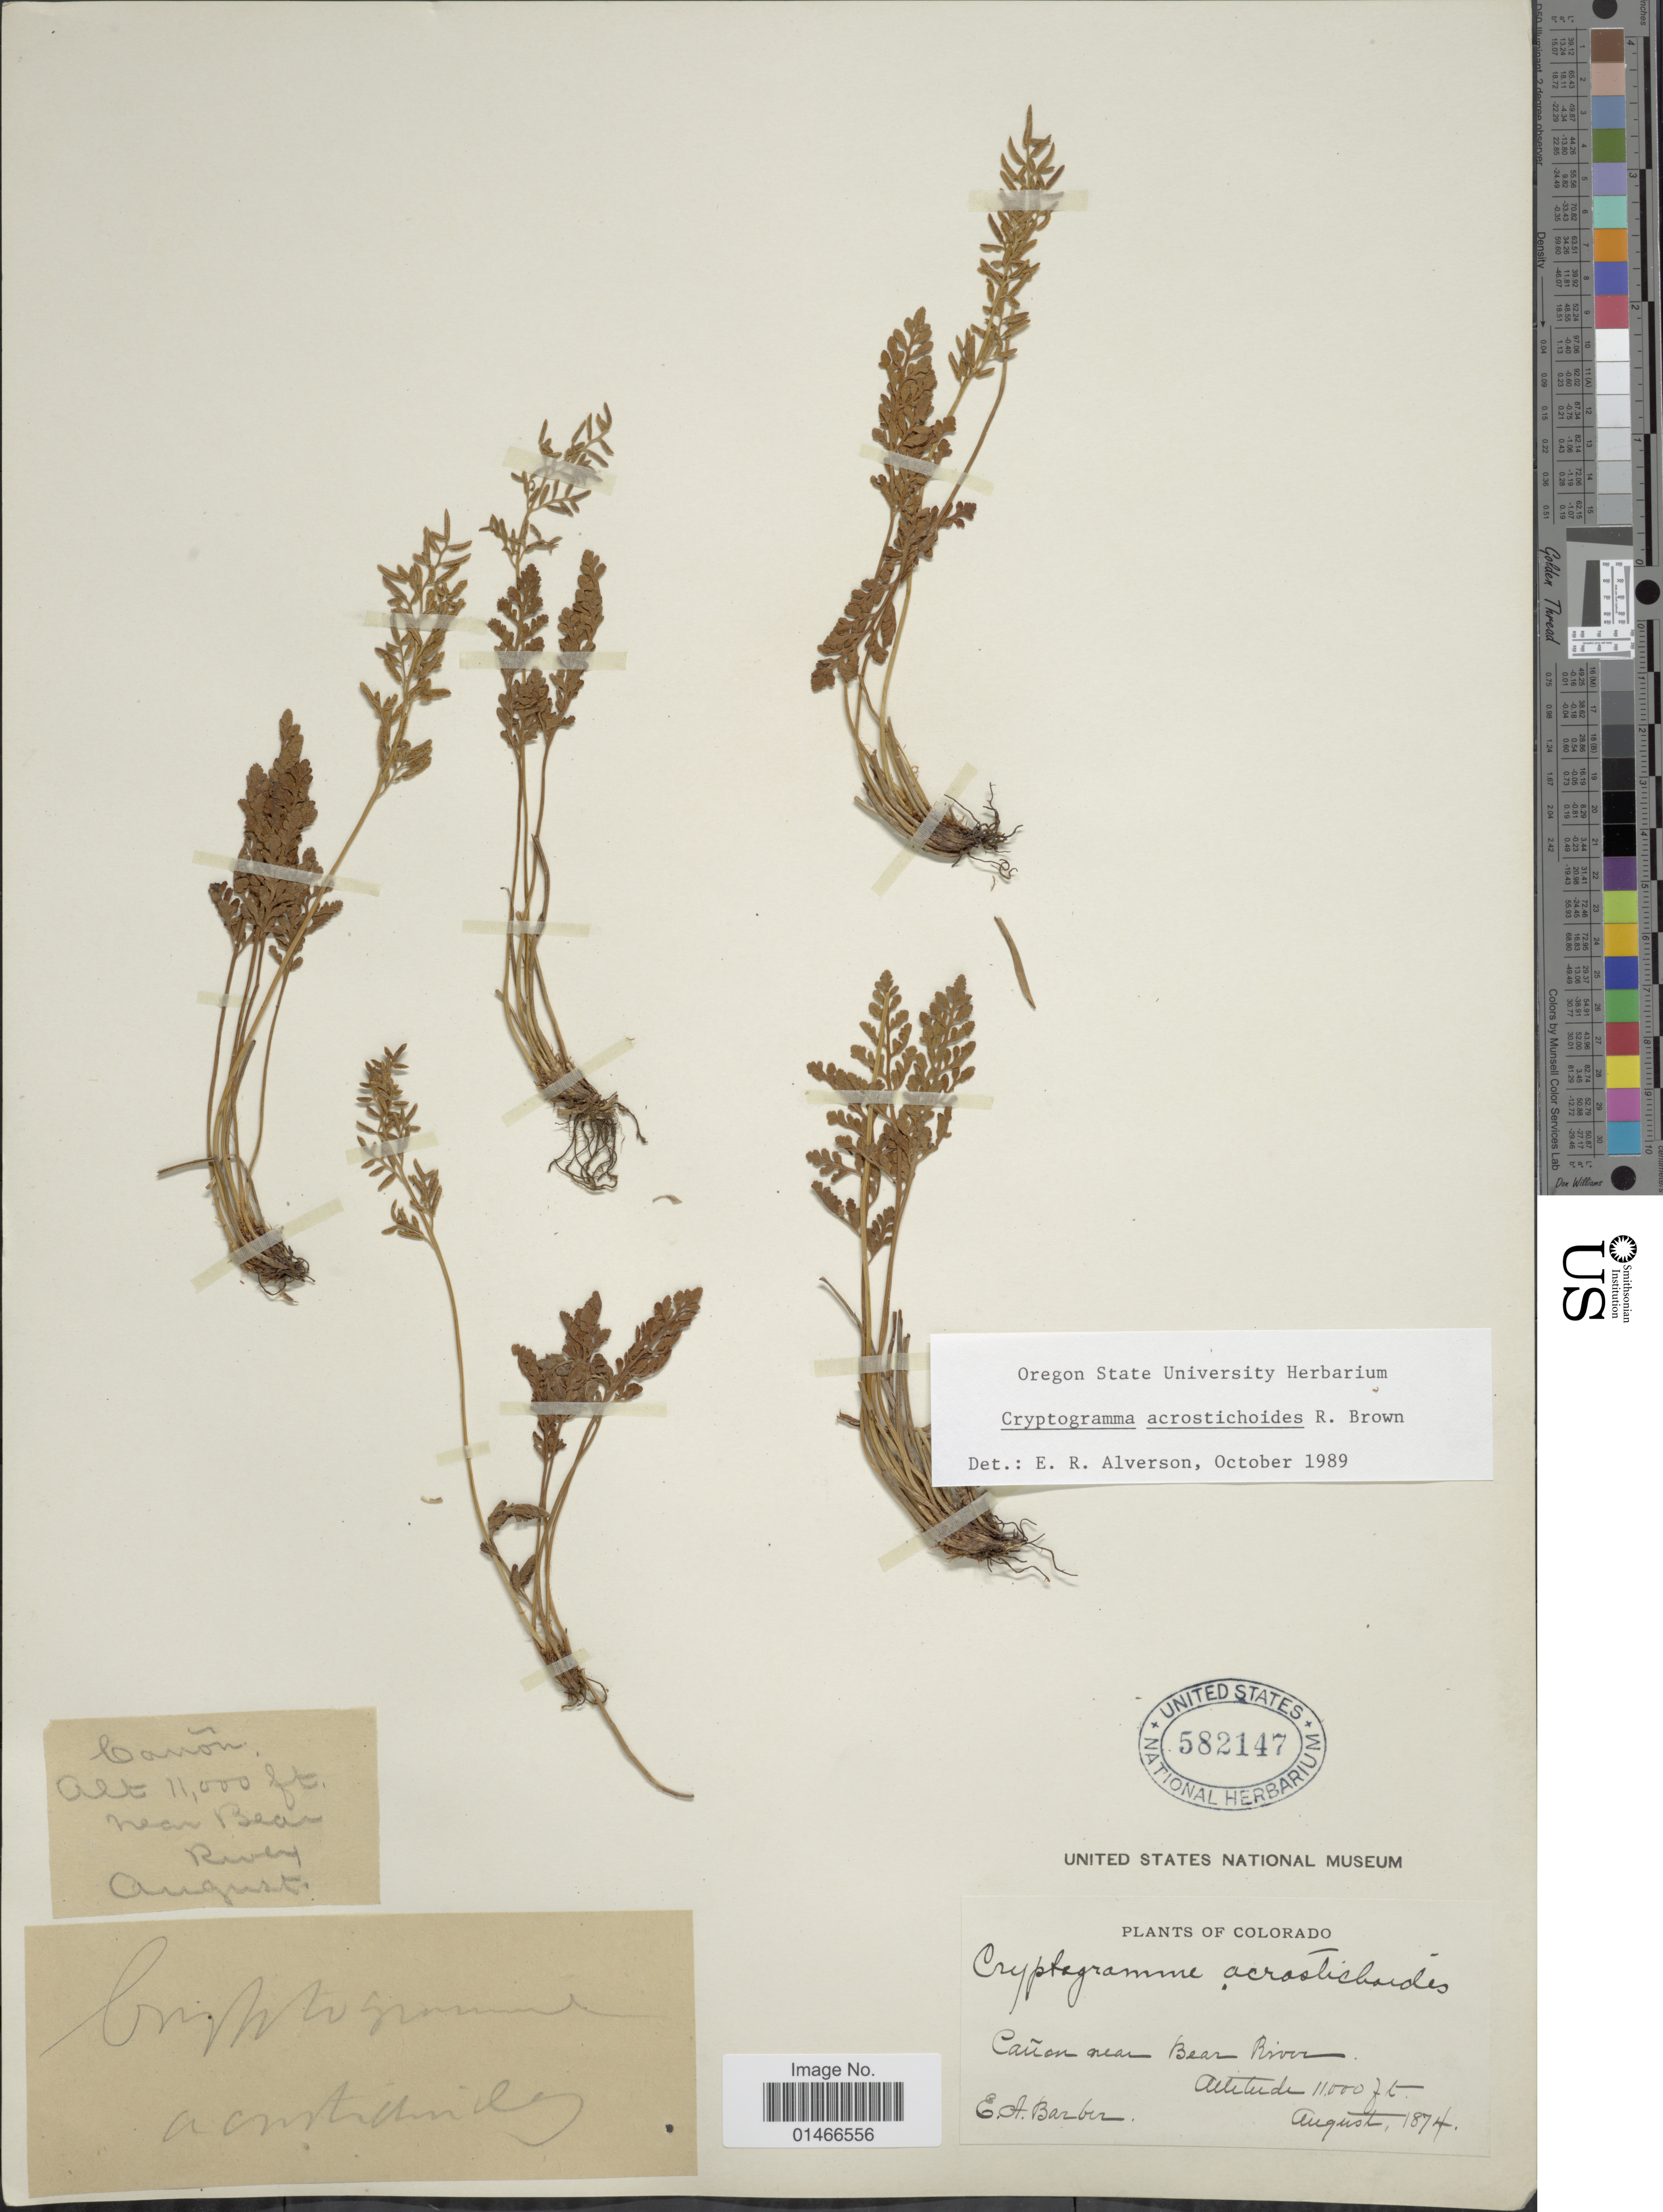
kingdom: Plantae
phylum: Tracheophyta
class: Polypodiopsida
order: Polypodiales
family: Pteridaceae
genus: Cryptogramma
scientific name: Cryptogramma acrostichoides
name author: R. Br.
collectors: E. Barber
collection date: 1874-08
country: United States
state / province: Colorado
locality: Canon near Bear River.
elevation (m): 3353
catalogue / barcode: US 582147